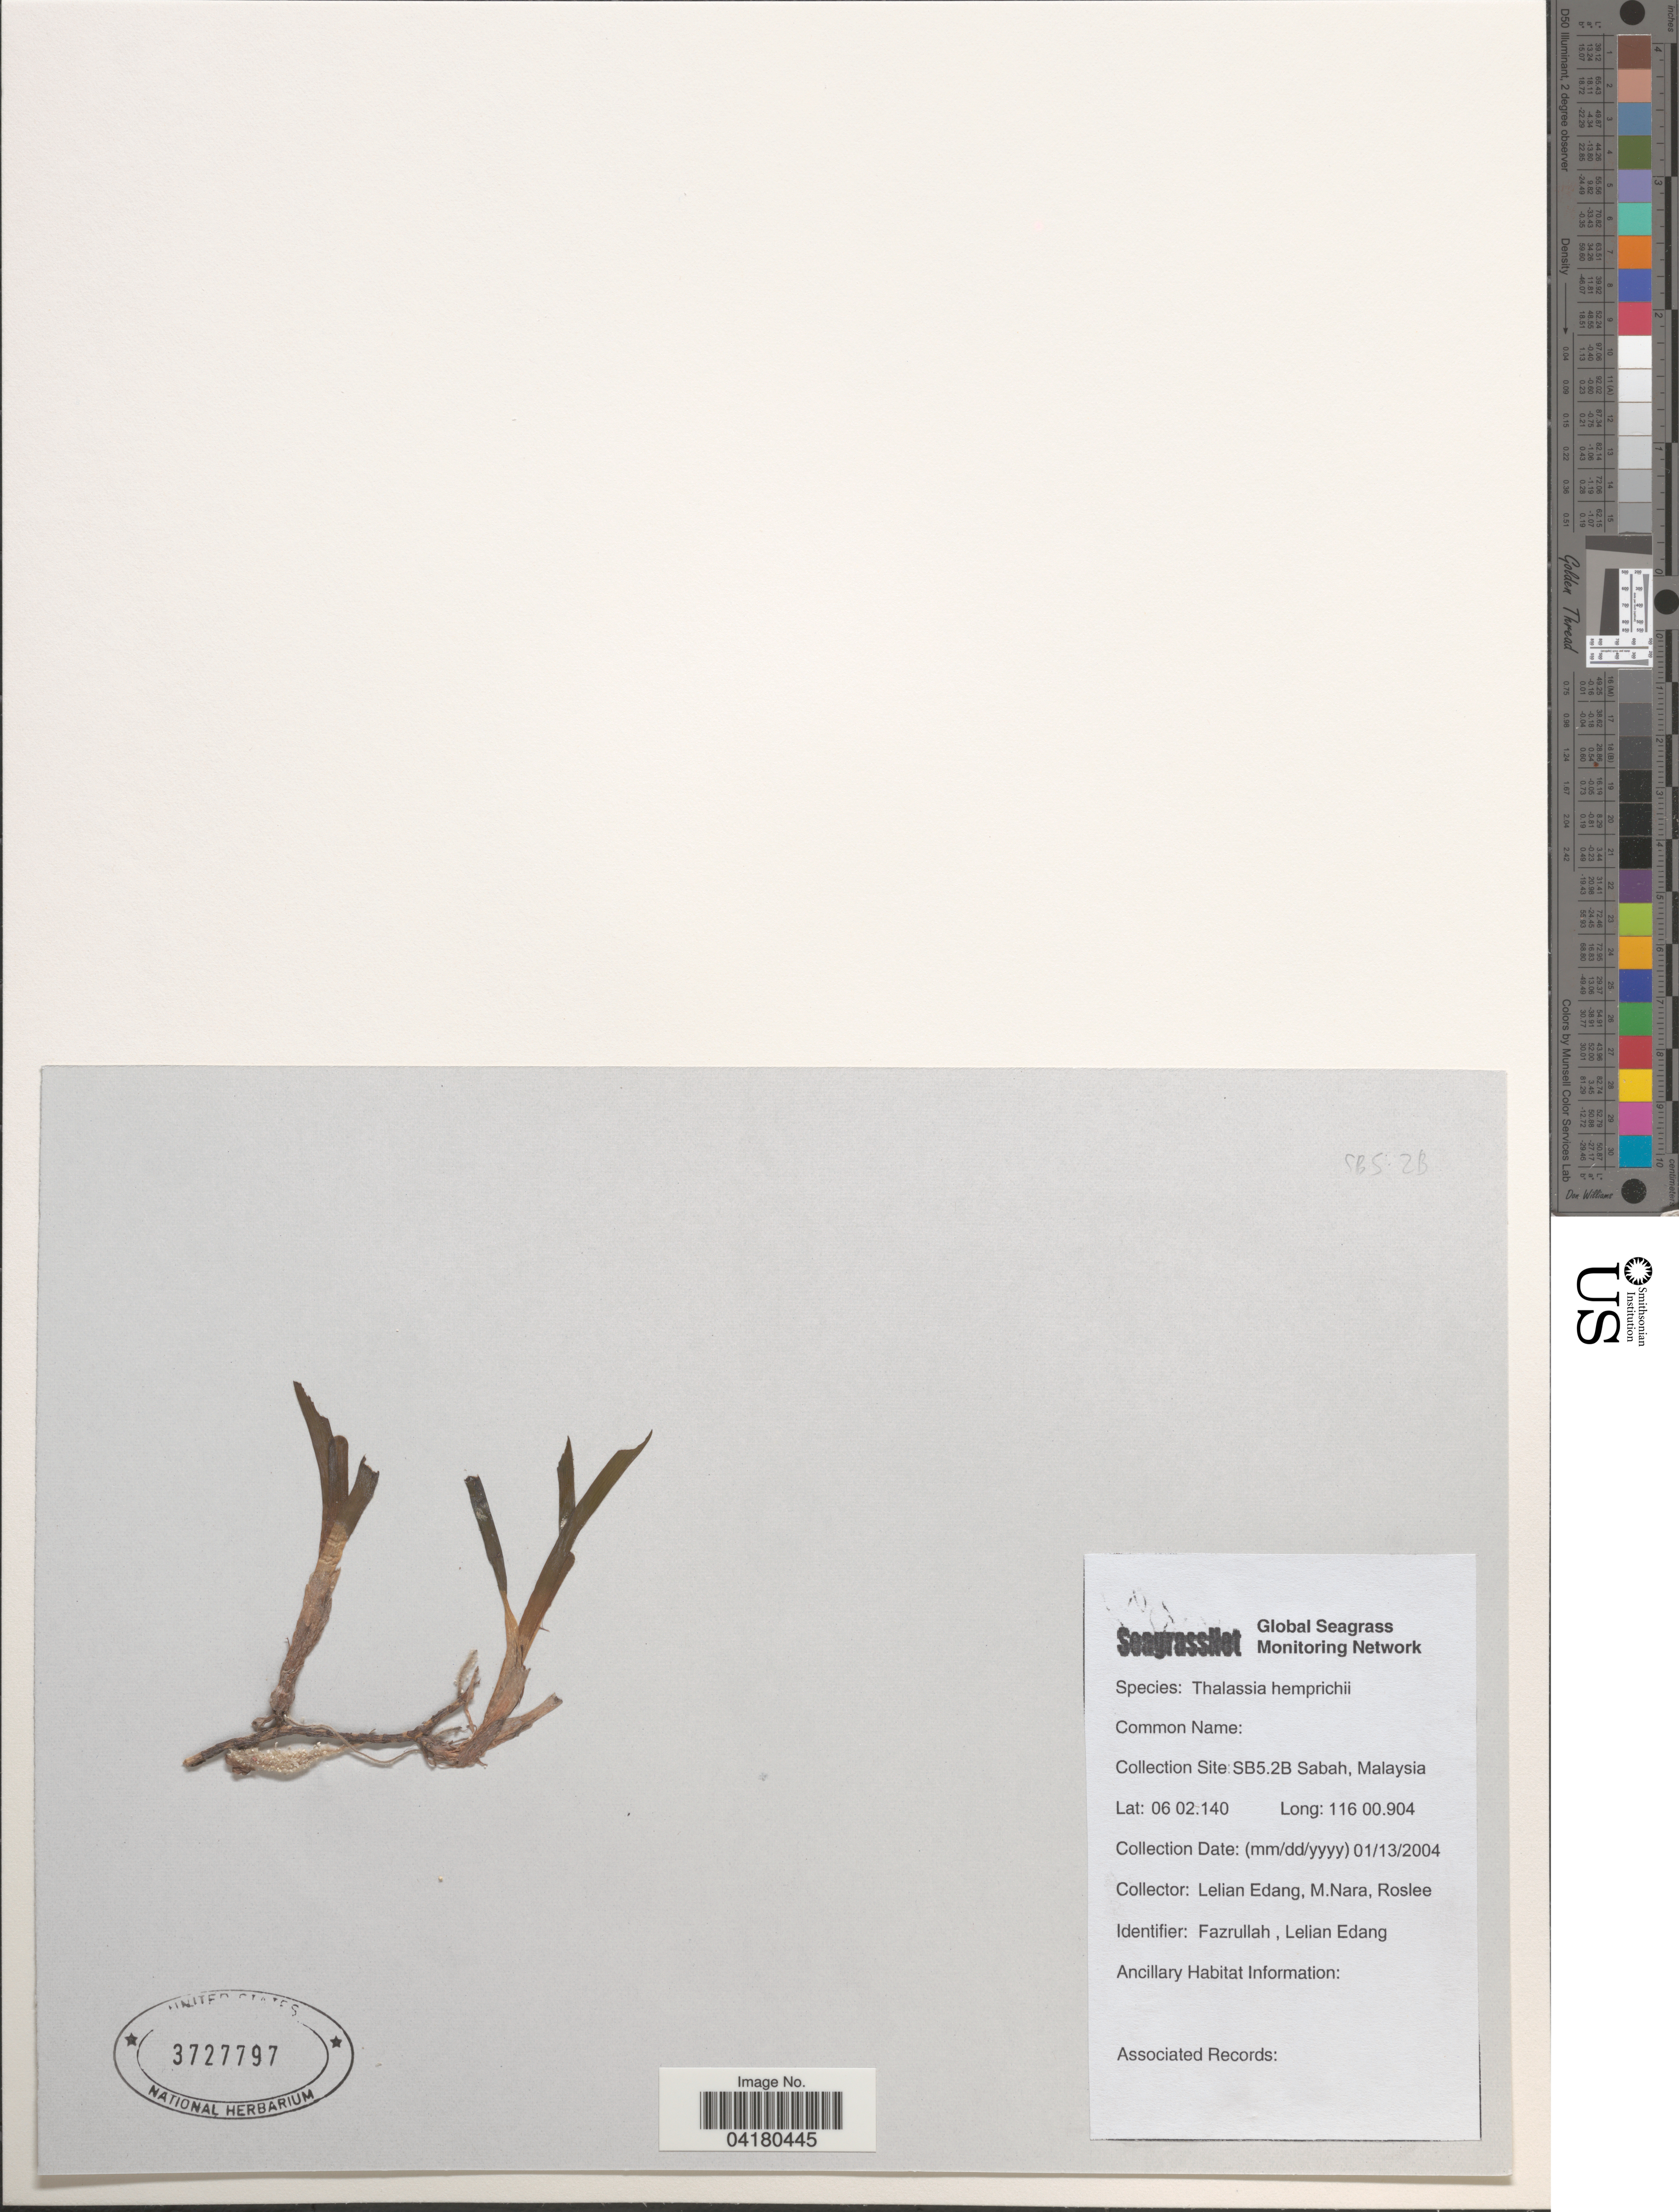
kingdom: Plantae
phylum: Tracheophyta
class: Liliopsida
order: Alismatales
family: Hydrocharitaceae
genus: Thalassia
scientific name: Thalassia hemprichii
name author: Asch.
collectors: L. Edang, M. Nara & Roslee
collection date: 2004-01-13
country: Malaysia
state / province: Sabah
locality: Collection Site: SB5.2B.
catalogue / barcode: US 3727797